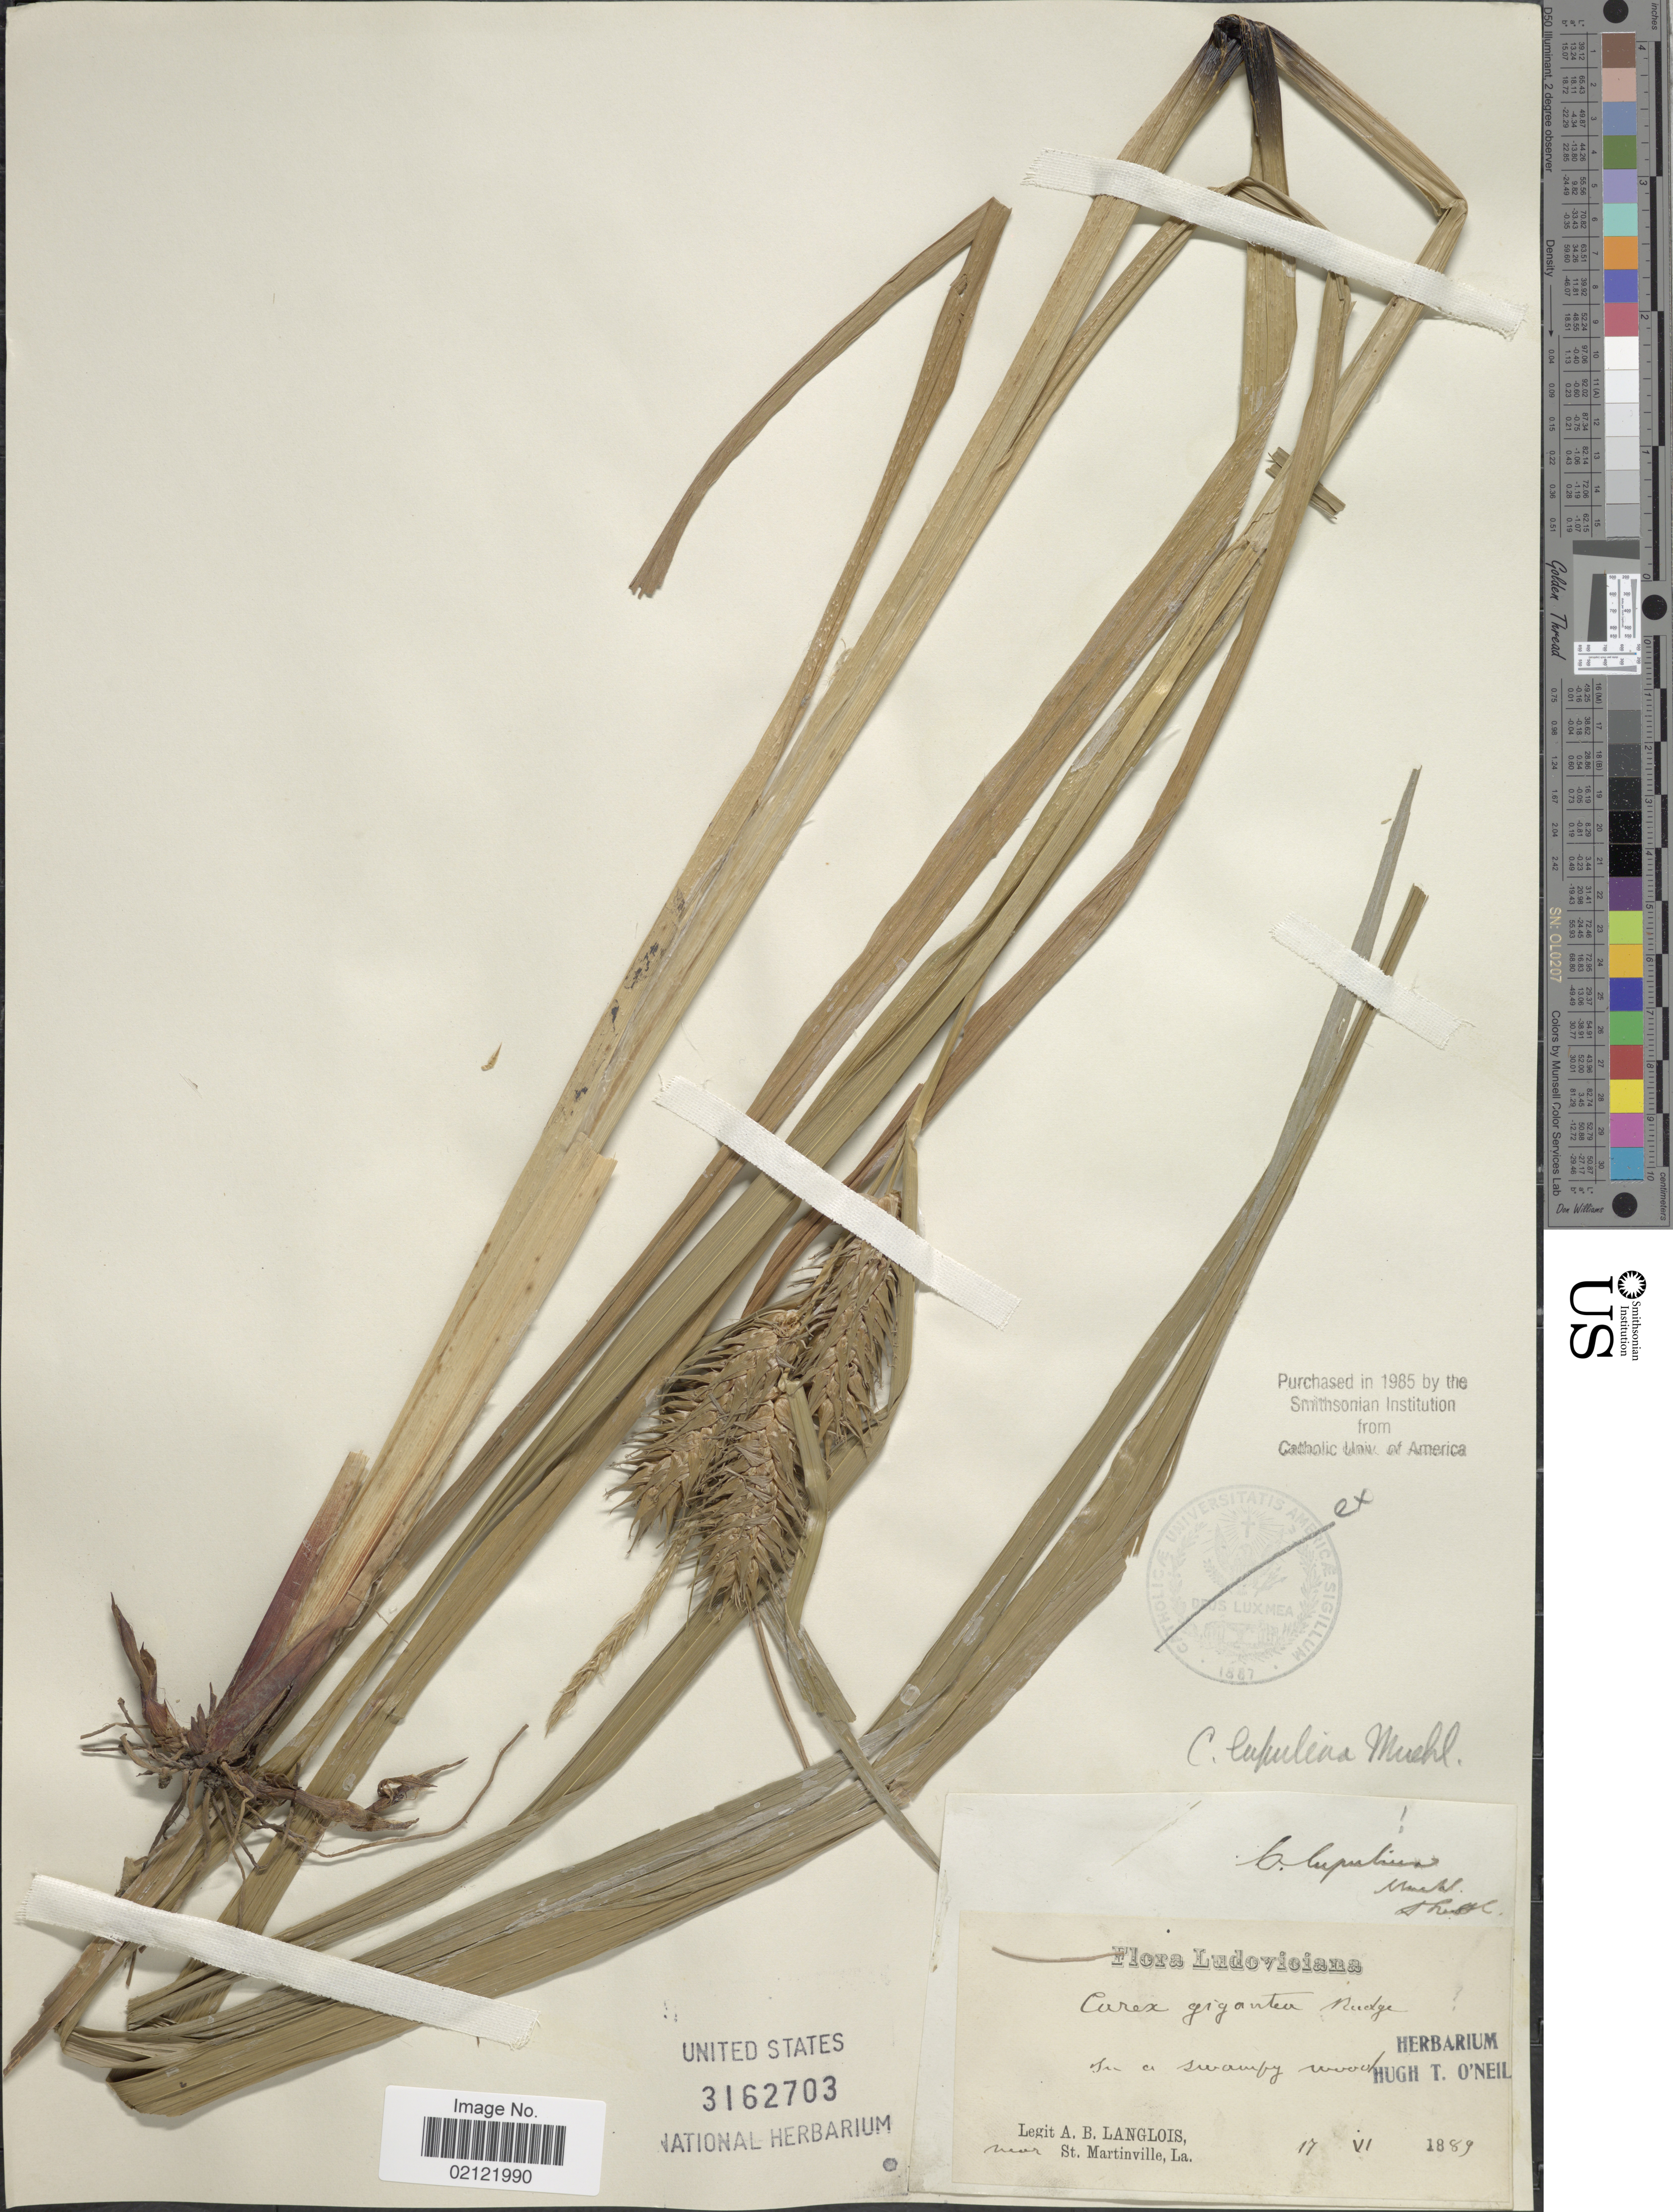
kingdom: Plantae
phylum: Tracheophyta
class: Liliopsida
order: Poales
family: Cyperaceae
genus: Carex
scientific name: Carex lupulina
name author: Muhl. ex Willd.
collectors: A. Langlois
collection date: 1889-06-17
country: United States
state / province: Louisiana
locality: Near St. Martinville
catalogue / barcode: US 3162703